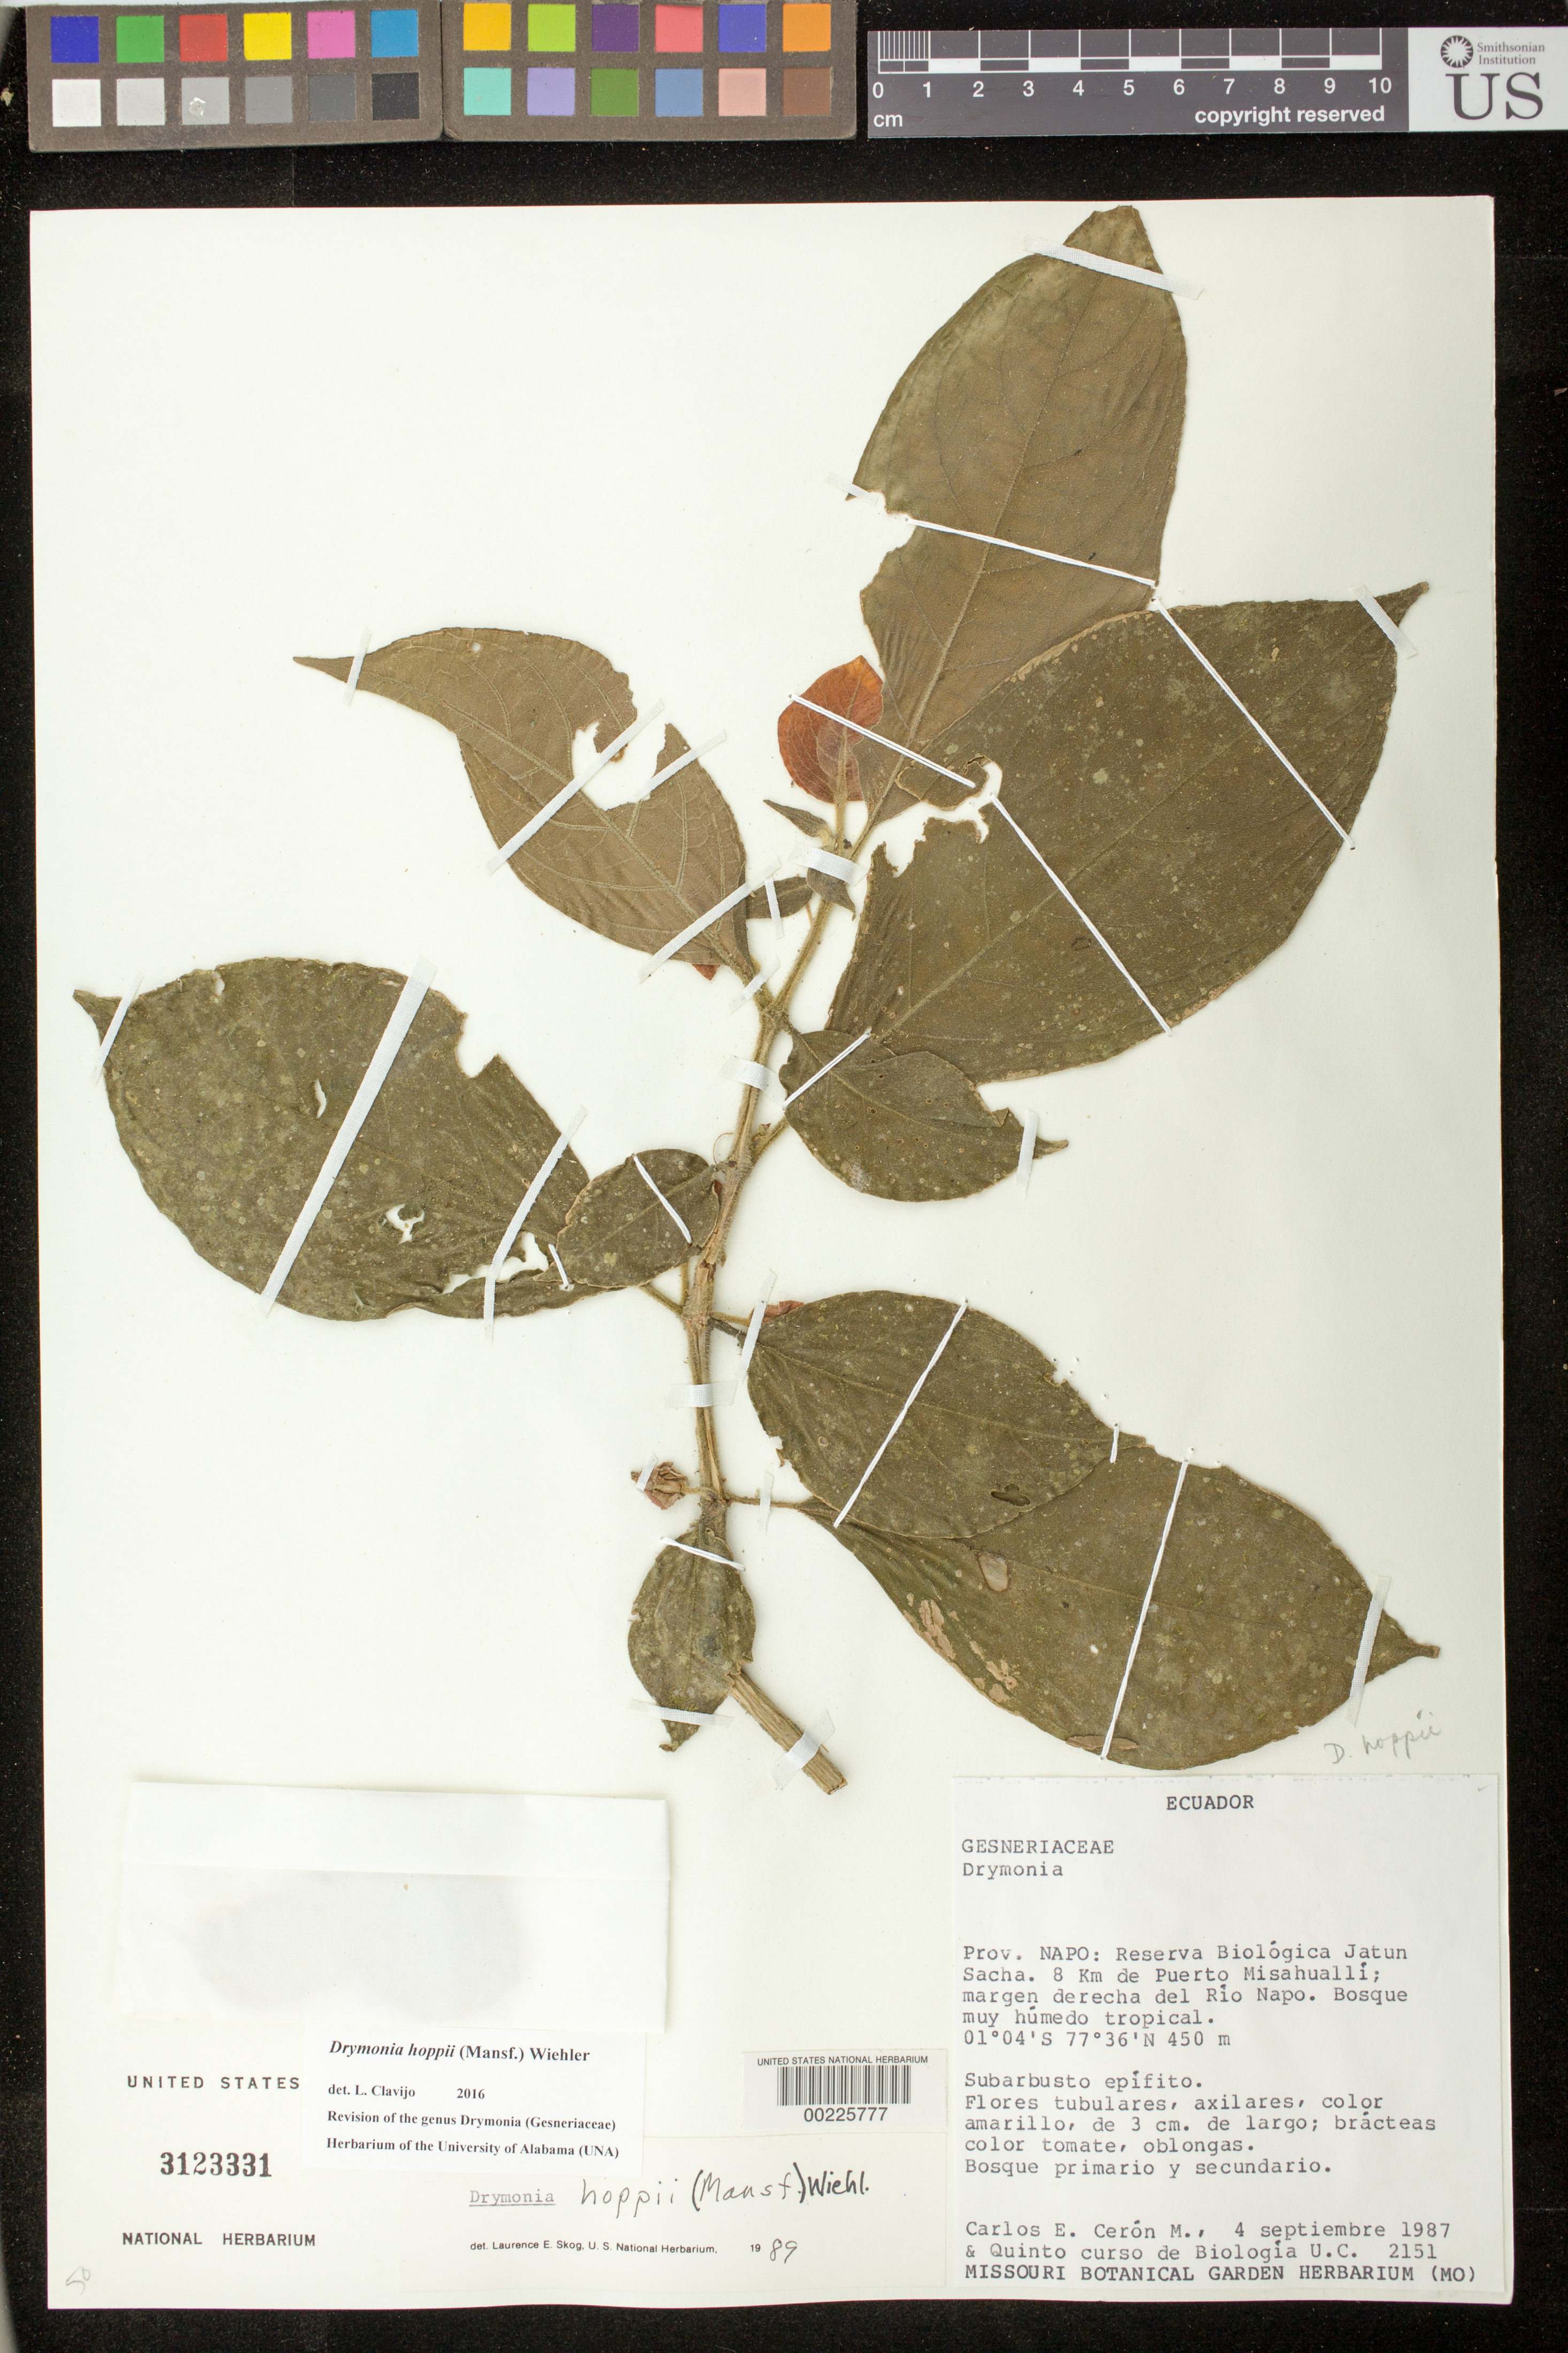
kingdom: Plantae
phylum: Tracheophyta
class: Magnoliopsida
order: Lamiales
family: Gesneriaceae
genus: Drymonia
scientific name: Drymonia hoppii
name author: (Mansf.) Wiehler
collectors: C. E. Cerón M. & et al.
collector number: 2151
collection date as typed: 04 Sep 1987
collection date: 1987-09-04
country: Ecuador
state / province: Napo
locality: Reserva Biologica Jatun Sacha, 8 km from Puerto Misahualli, right hand bank of Rio Napo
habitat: Very humid tropical forest, primary and secondary forest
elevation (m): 450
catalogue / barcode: US 3123331